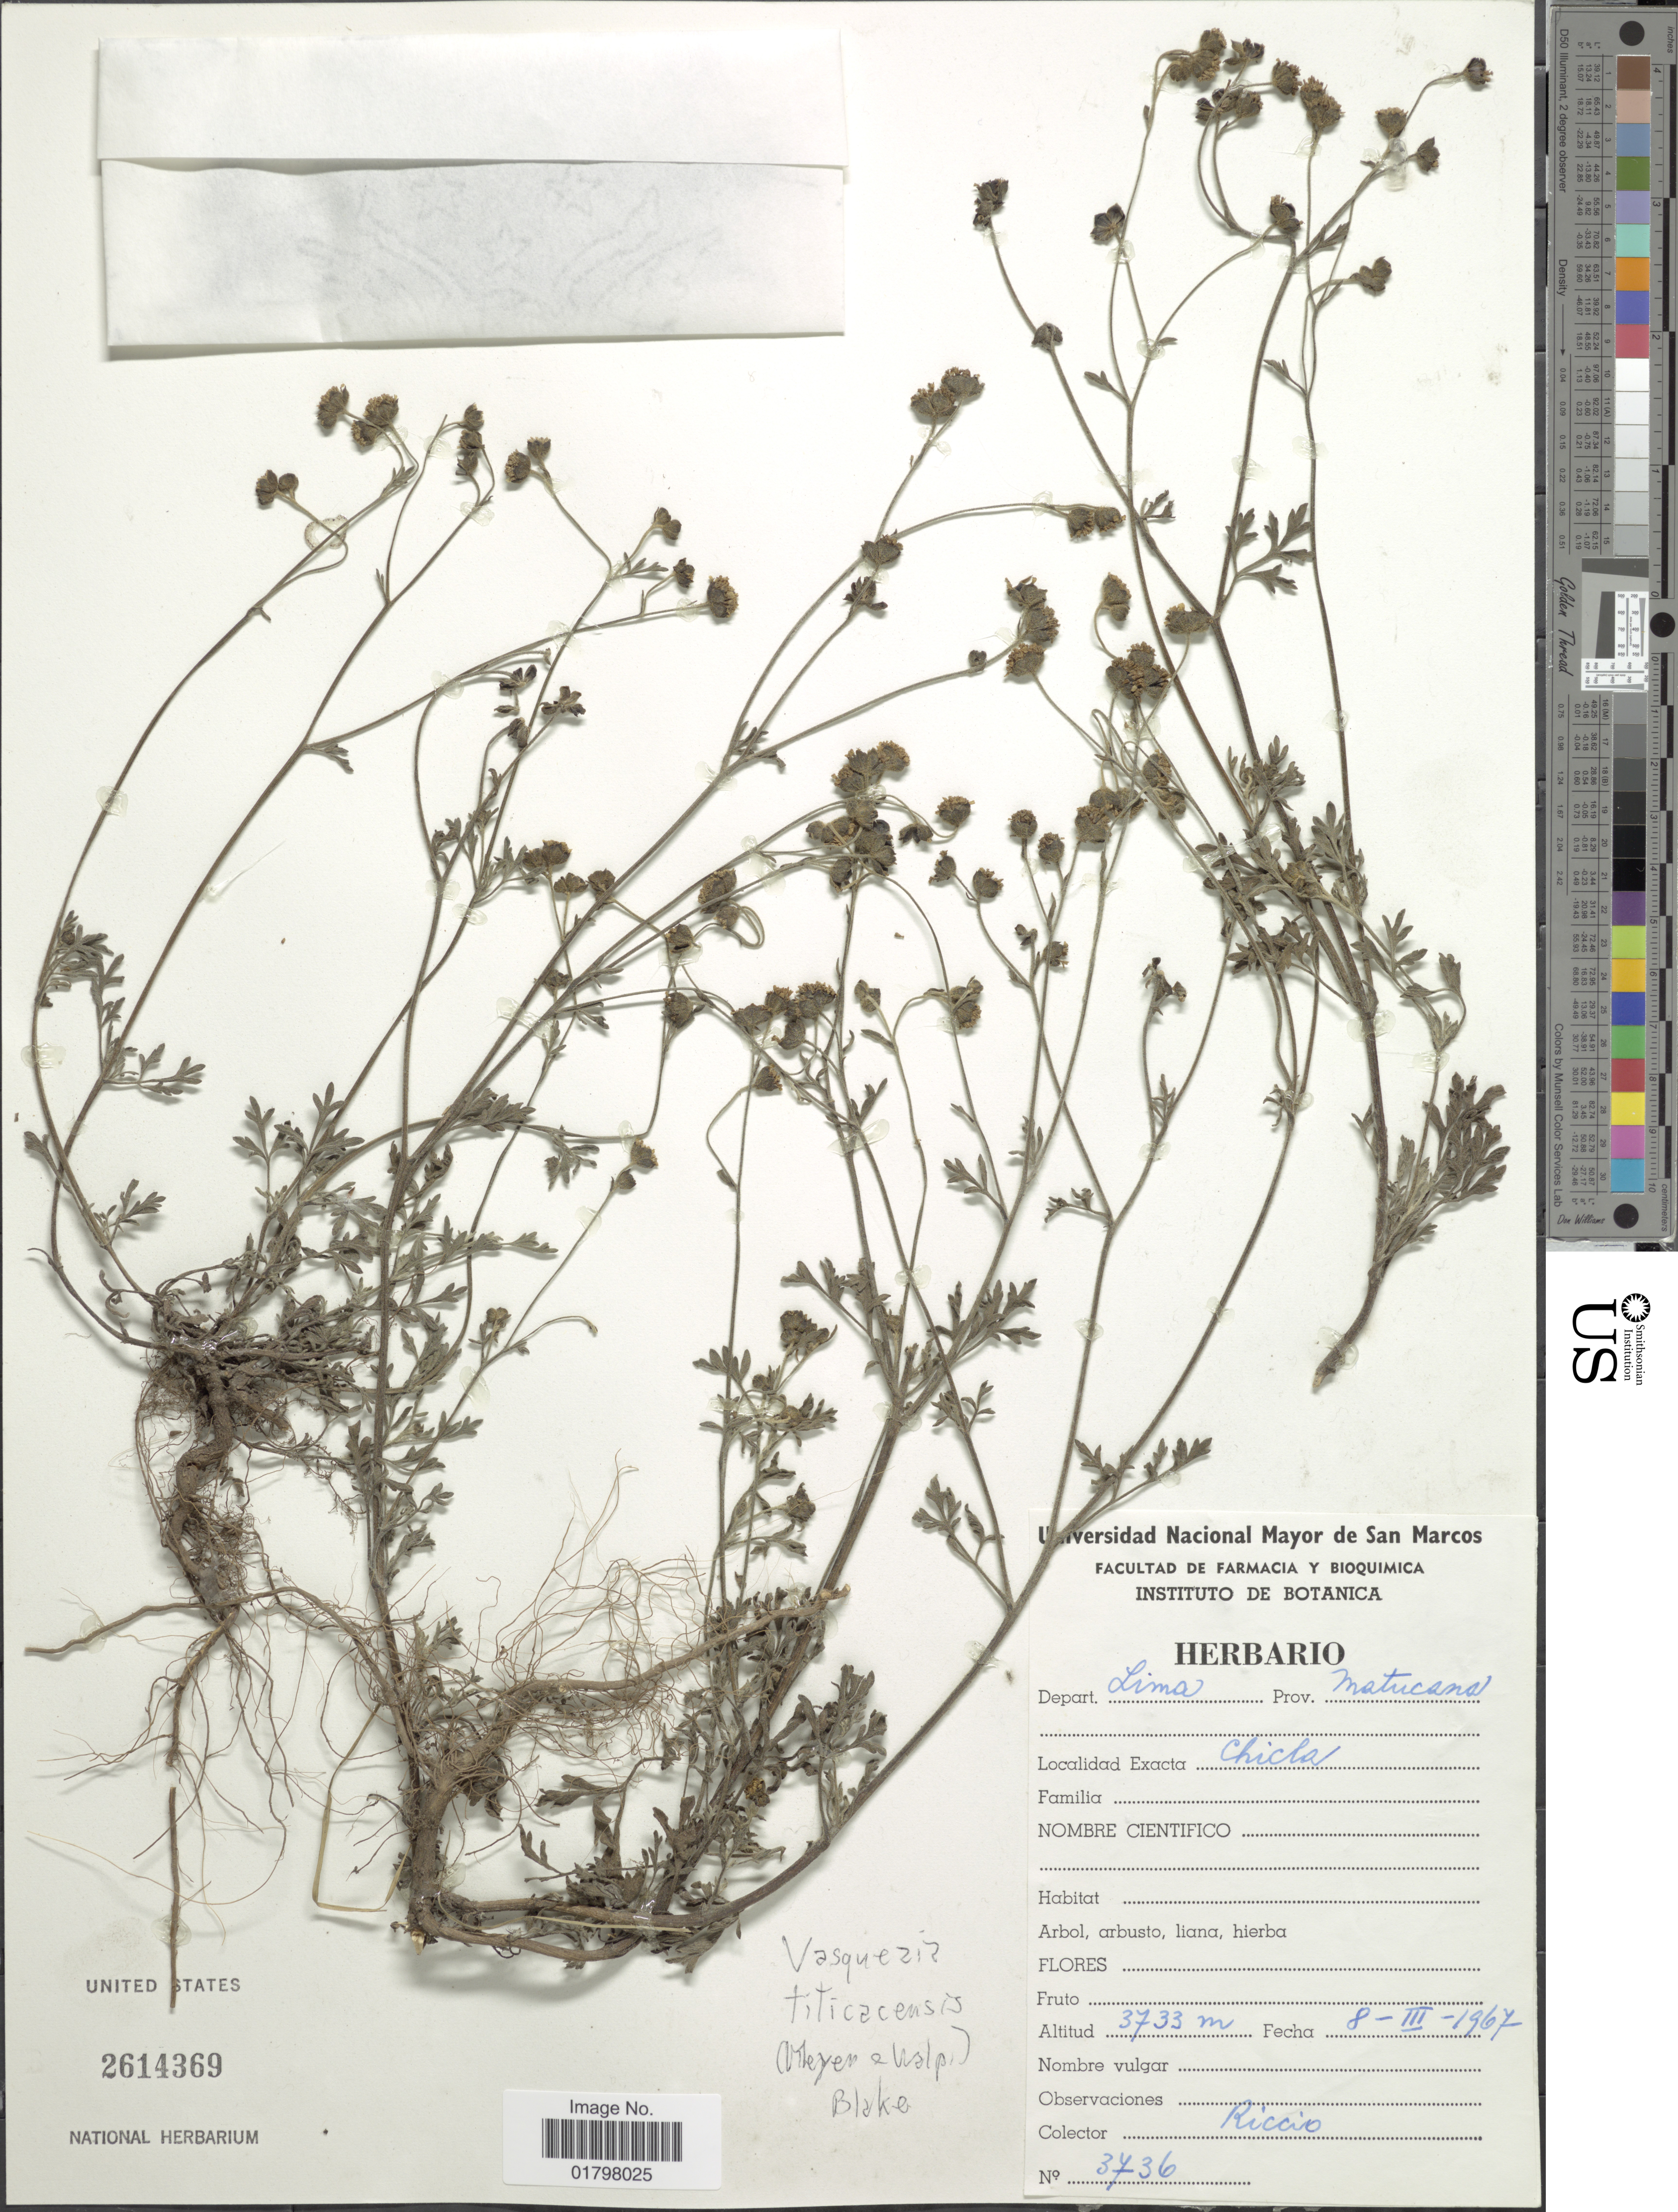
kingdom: Plantae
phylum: Tracheophyta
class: Magnoliopsida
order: Asterales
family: Asteraceae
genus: Vasquesia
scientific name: Vasquesia titicacensis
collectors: Riccio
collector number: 3736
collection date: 1967-03-08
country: Peru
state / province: Lima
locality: Depart. Lima. Prov. Matucana. Chicla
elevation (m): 3733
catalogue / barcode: US 2614369